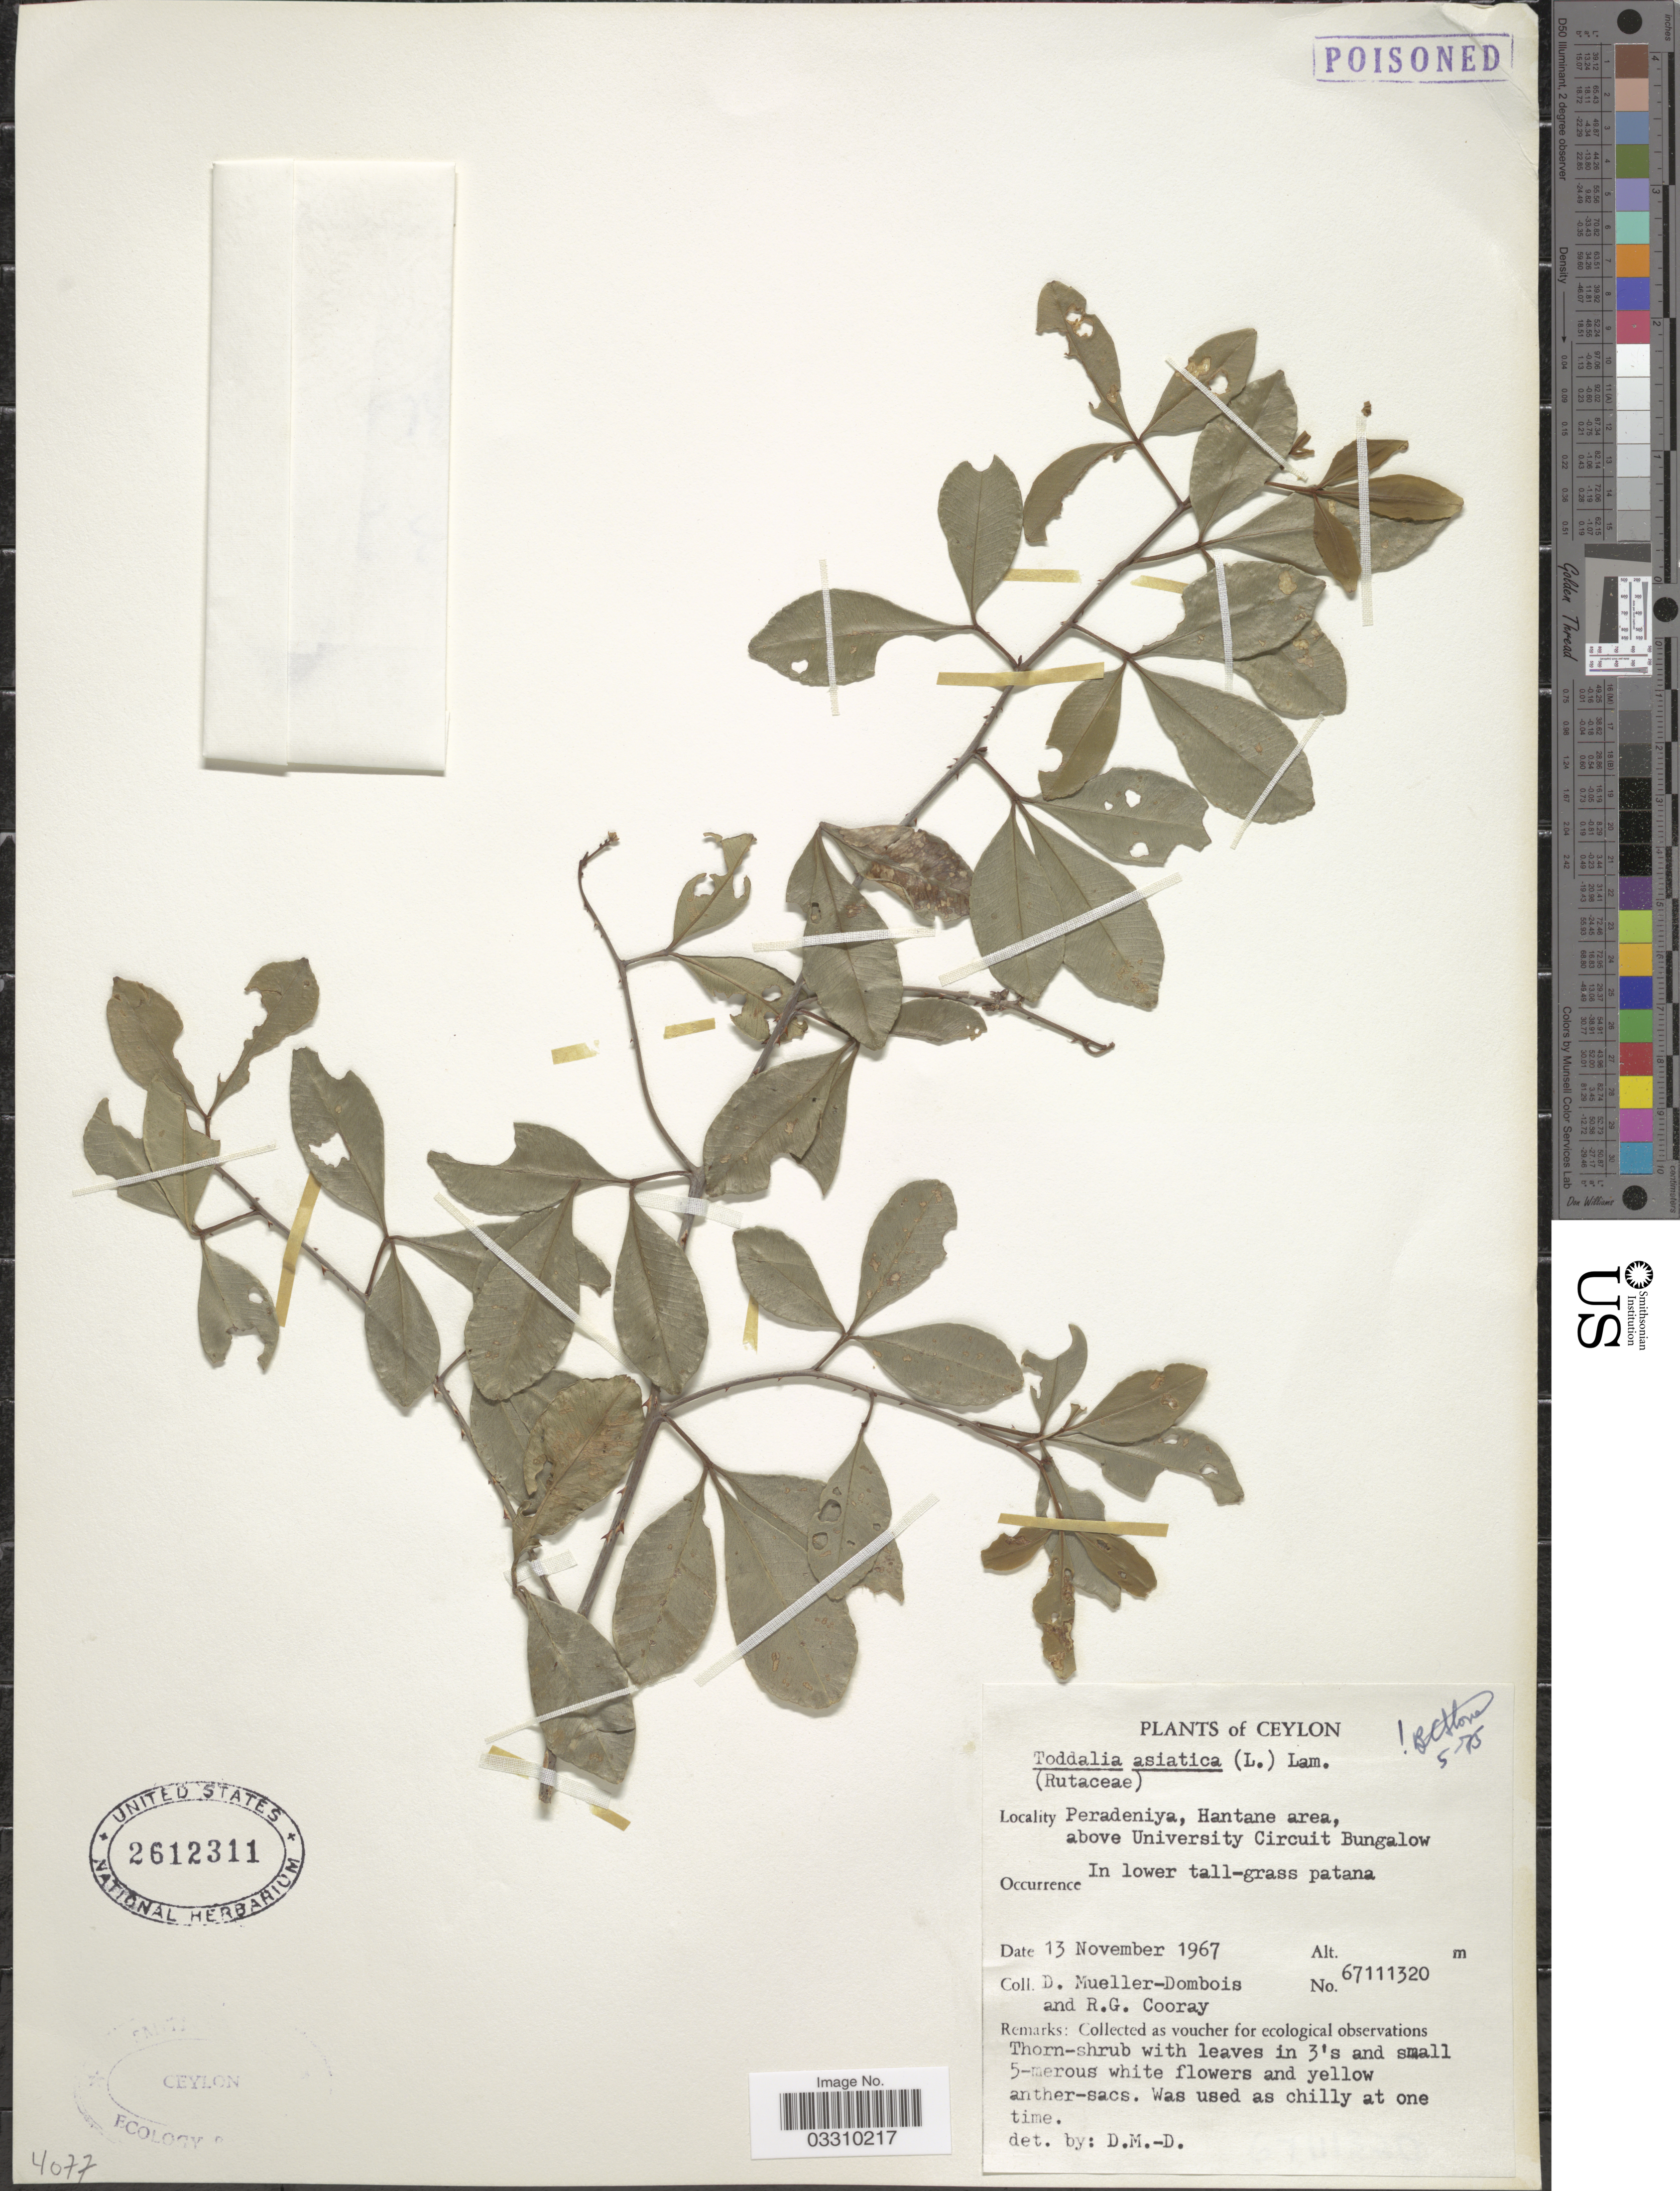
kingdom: Plantae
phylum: Tracheophyta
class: Magnoliopsida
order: Sapindales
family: Rutaceae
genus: Zanthoxylum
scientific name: Zanthoxylum asiaticum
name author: (L.) Appelhans et al.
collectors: D. Mueller-Dombois & R. Cooray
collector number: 67111320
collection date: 1967-11-13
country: Sri Lanka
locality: Ceylon. Peradeniya, Hantane area, above University Circuitt Bungalow.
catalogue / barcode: US 2612311